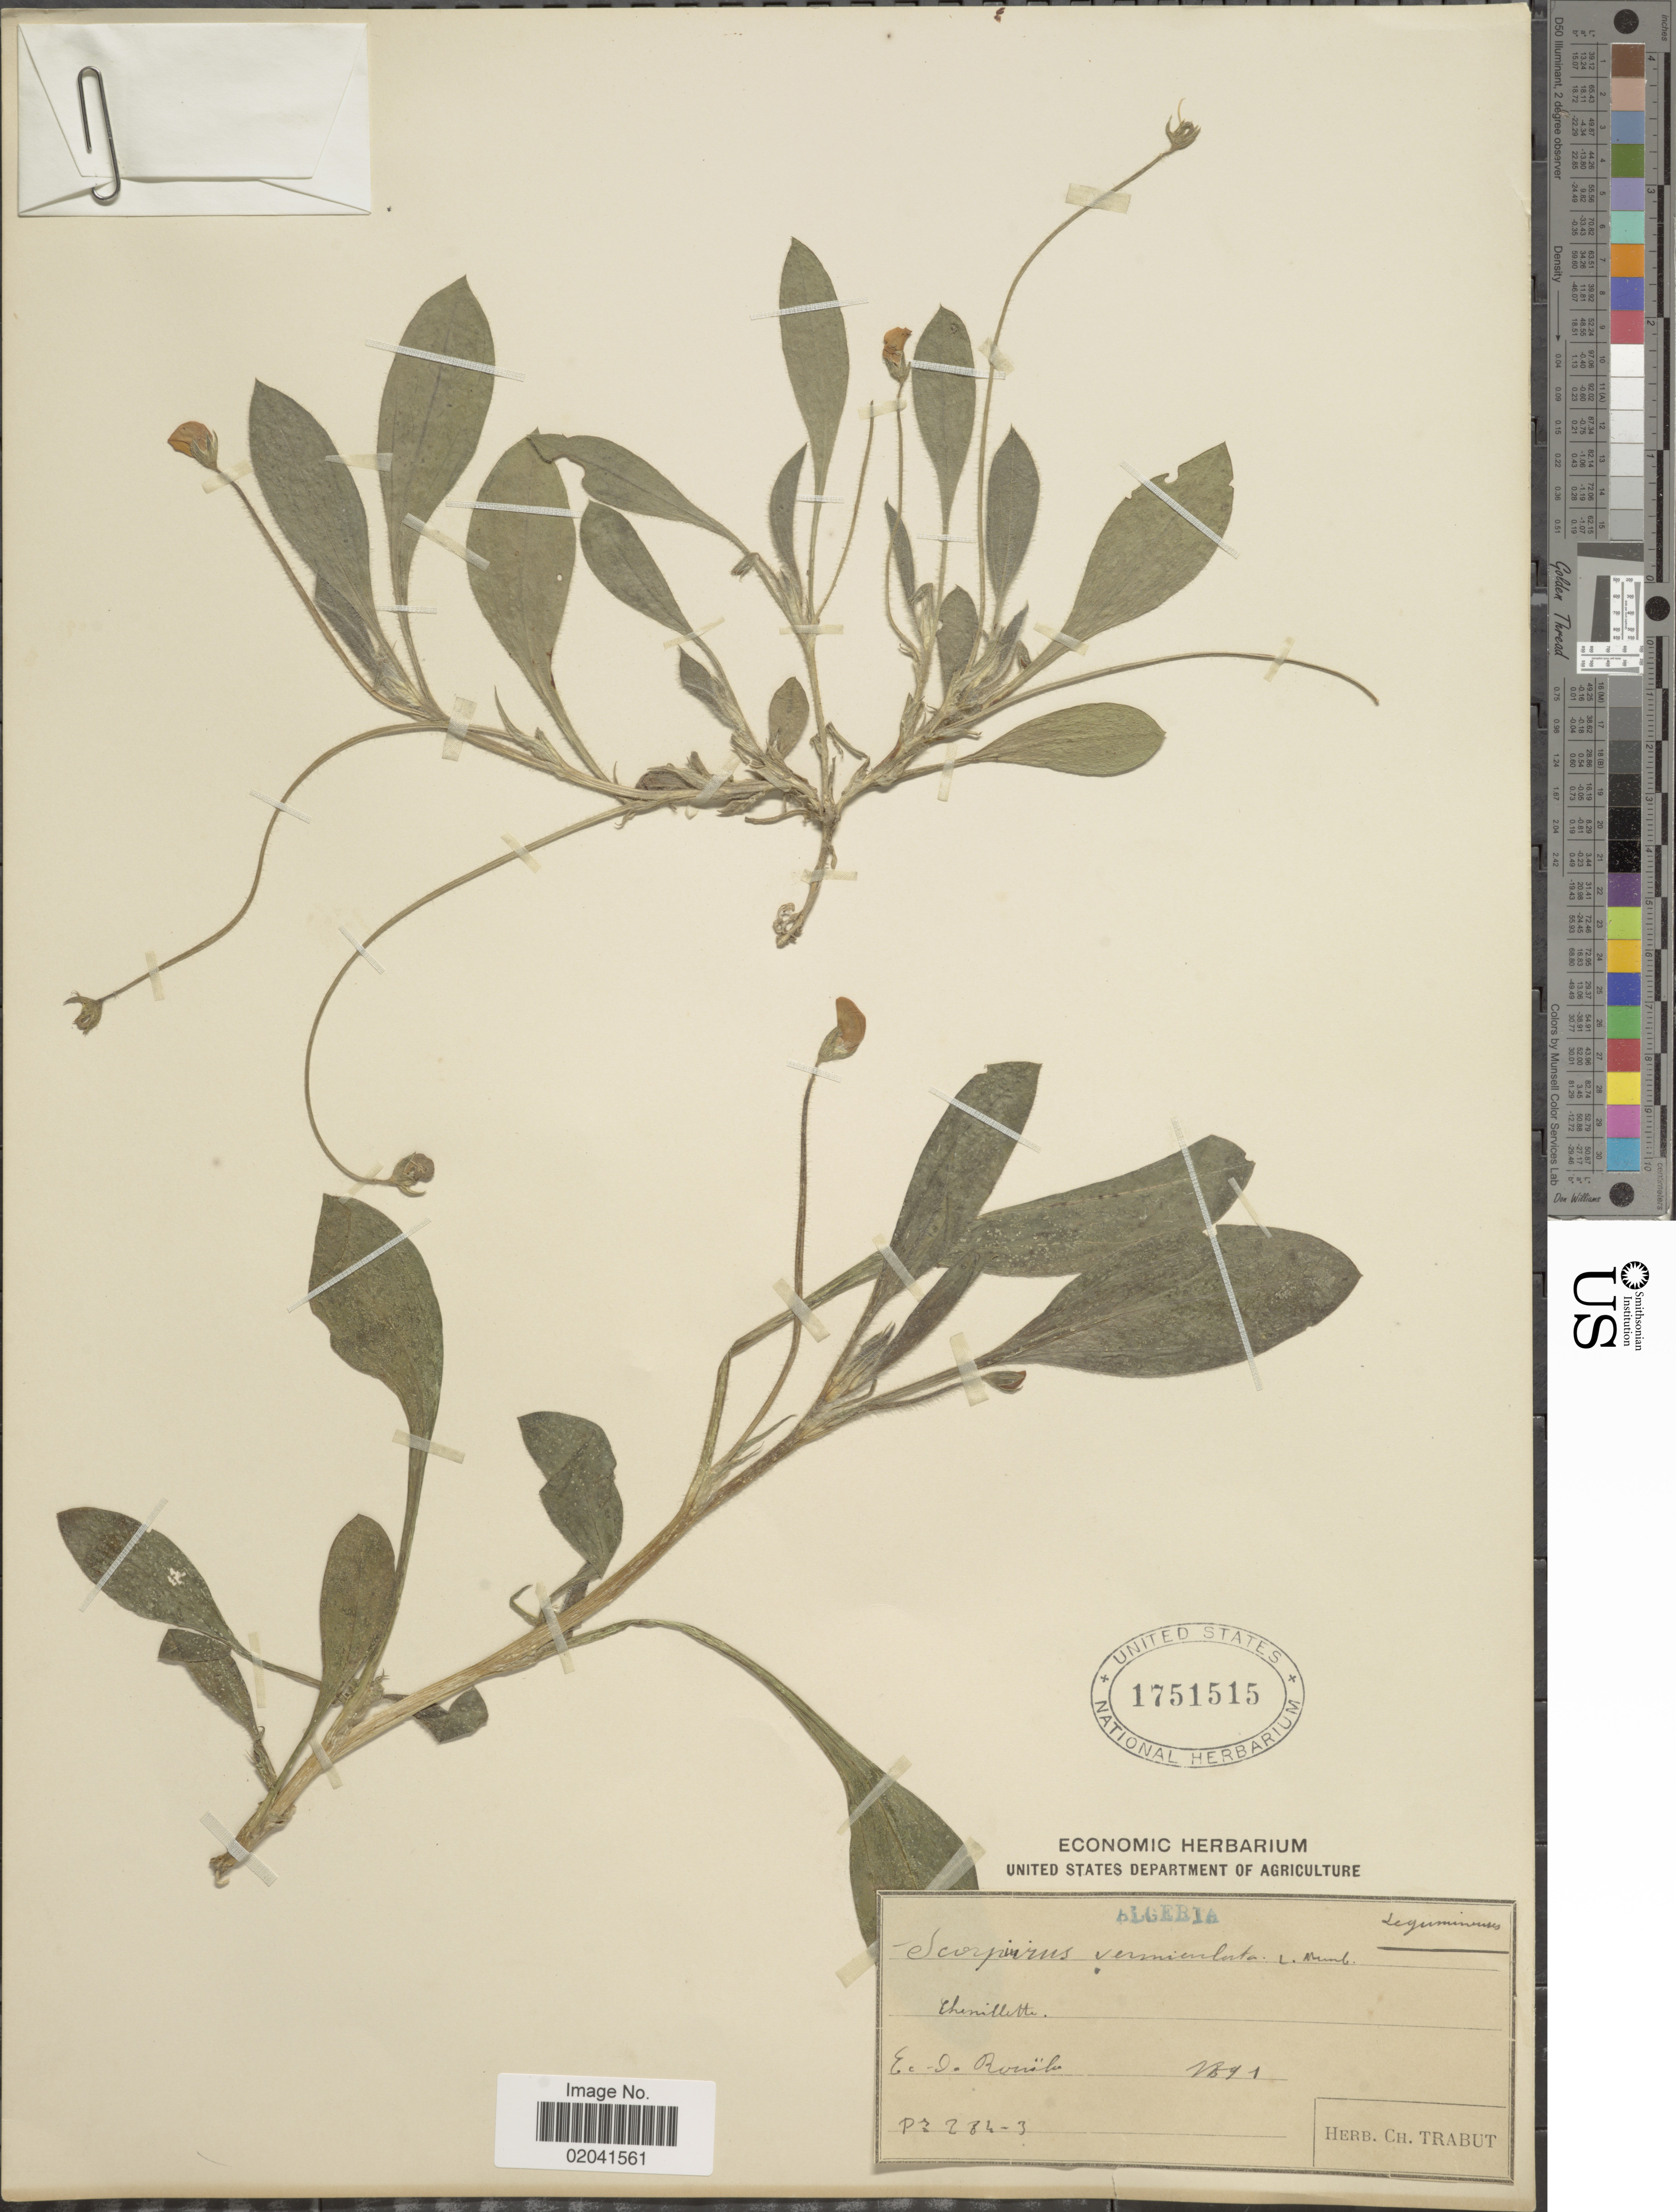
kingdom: Plantae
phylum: Tracheophyta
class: Magnoliopsida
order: Fabales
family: Fabaceae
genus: Scorpiurus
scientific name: Scorpiurus vermiculata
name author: L.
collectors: Ex herb. Ch. Trabut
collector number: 284-3?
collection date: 1891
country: Algeria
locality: Algerie, E. de Rouïba.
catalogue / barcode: US 1751515